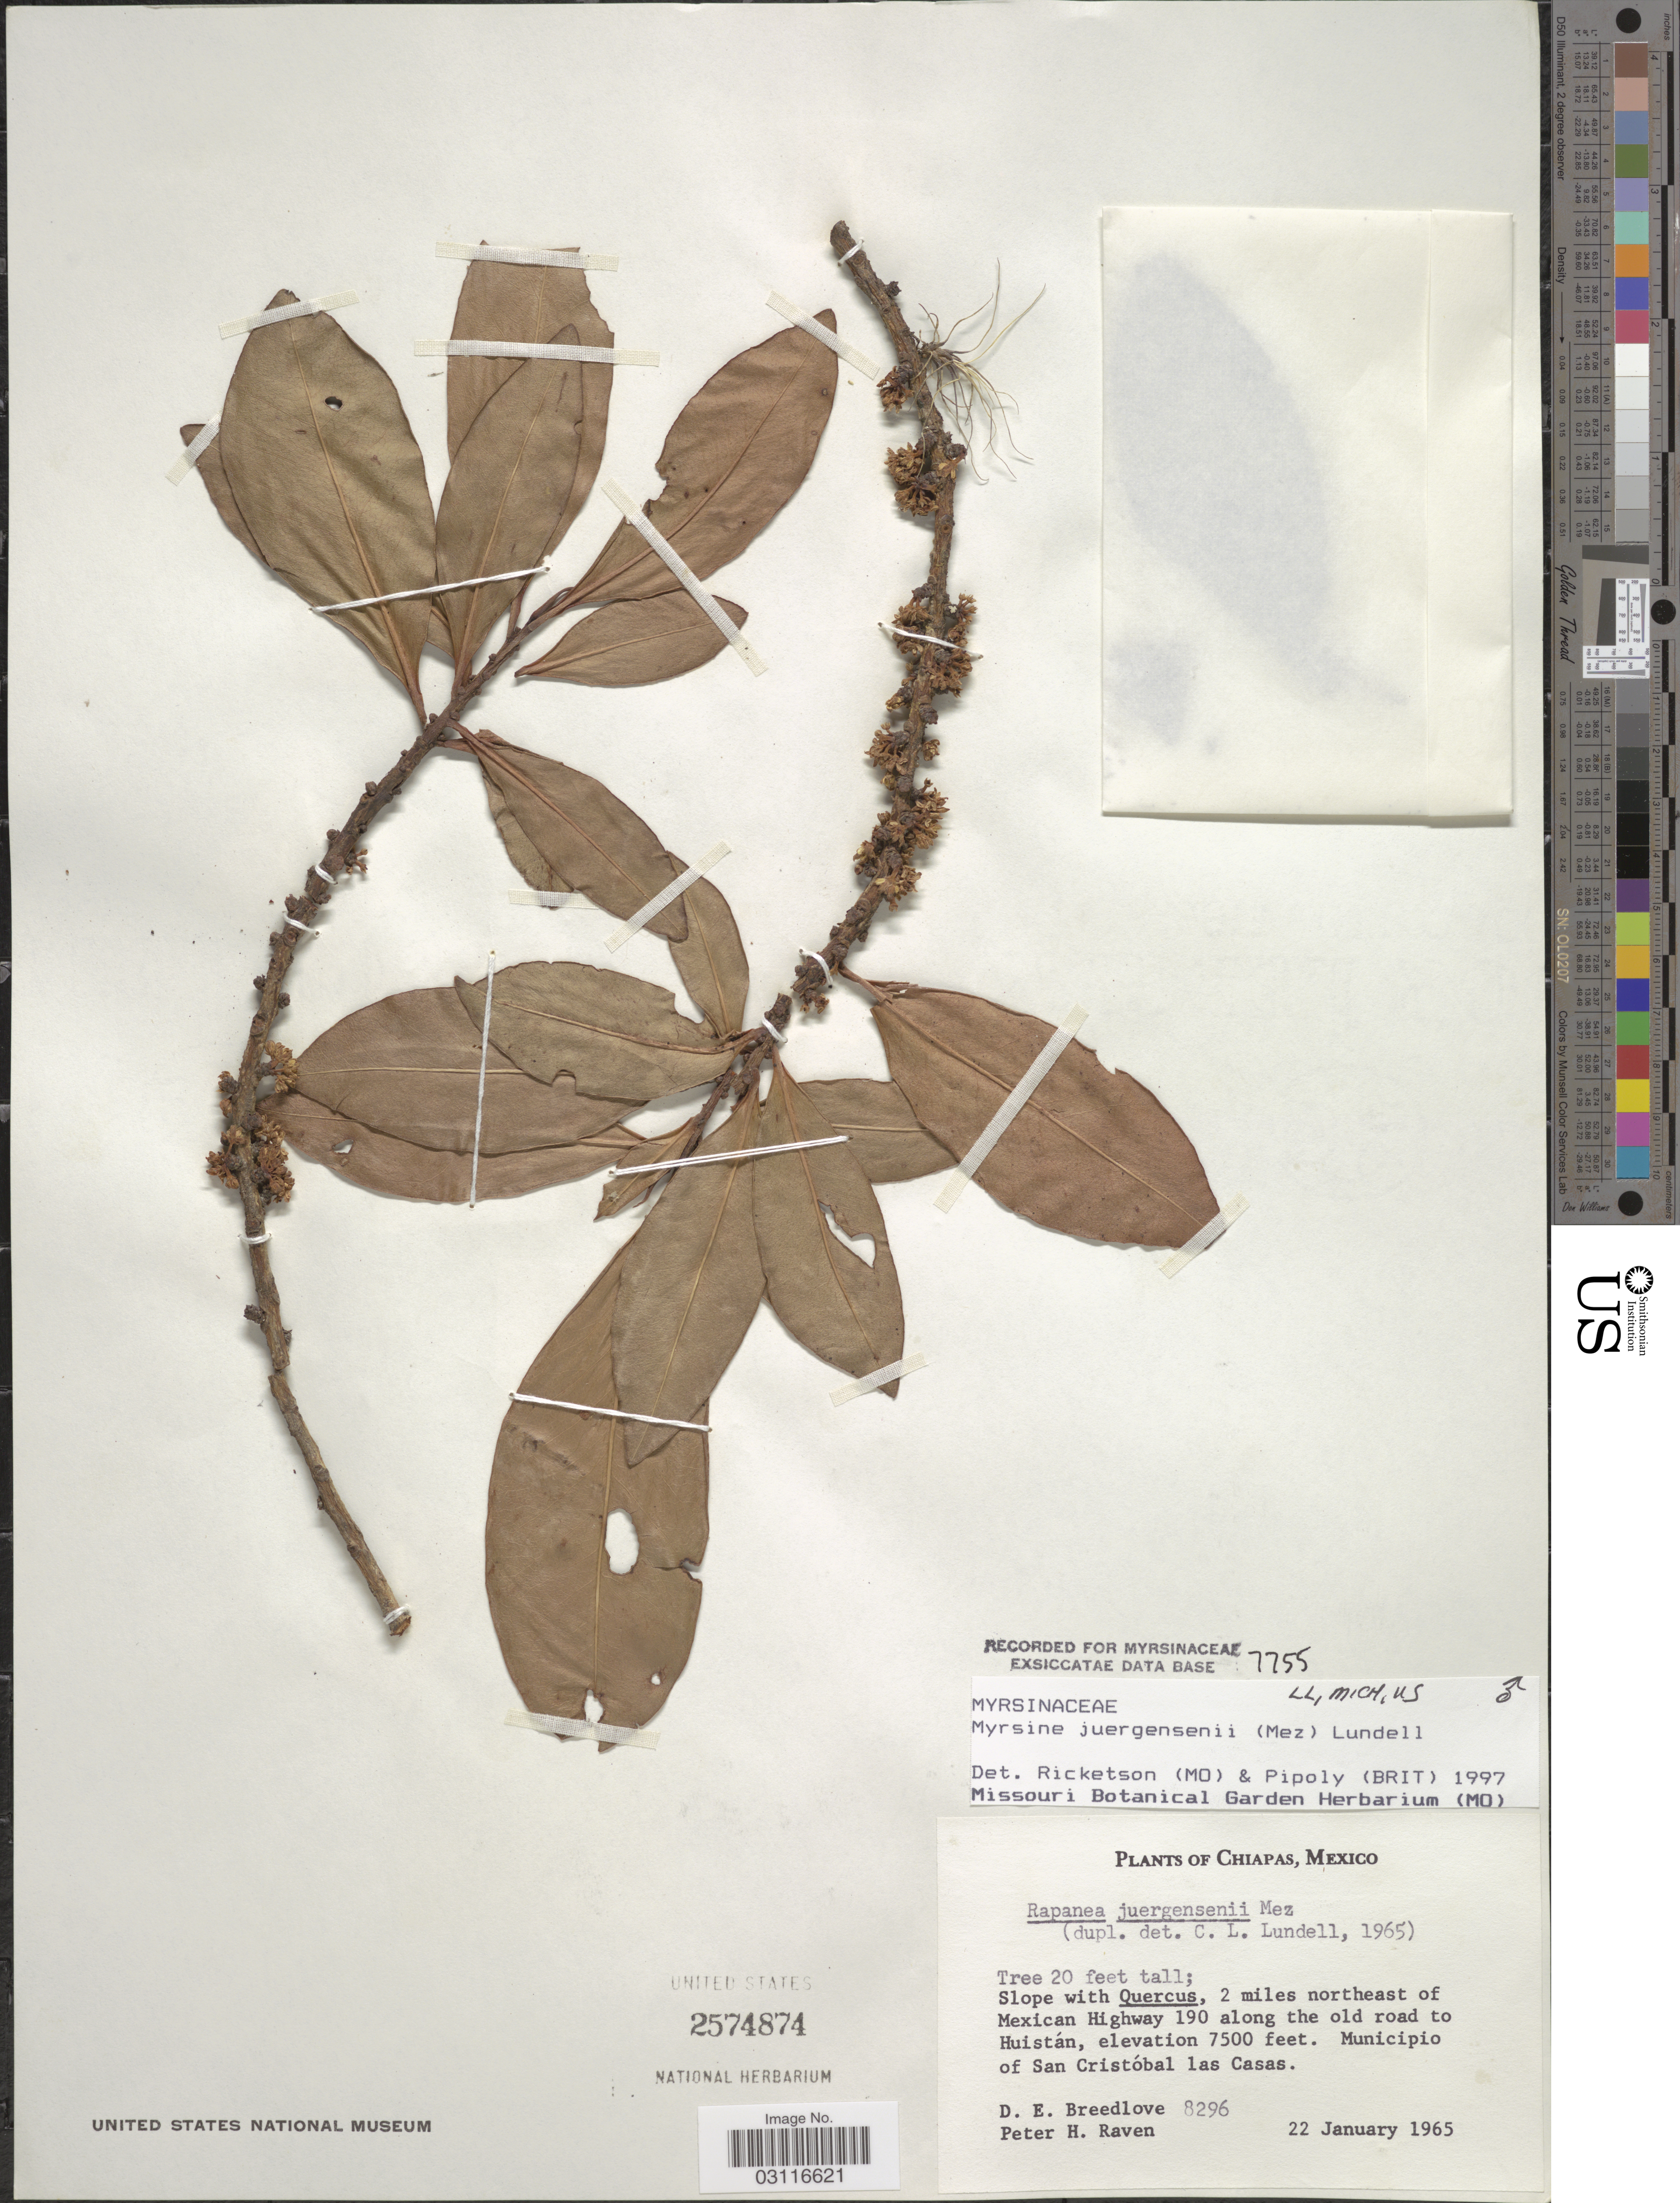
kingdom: Plantae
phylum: Tracheophyta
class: Magnoliopsida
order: Ericales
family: Primulaceae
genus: Myrsine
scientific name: Myrsine juergensenii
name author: (Mez) Lundell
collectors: D. E. Breedlove & P. Raven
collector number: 8296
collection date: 1965-01-22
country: Mexico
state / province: Chiapas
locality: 2 miles northeast of Mexican Highway 190 along the old road to Huistán. Municipio of San Cristóbal las Casas.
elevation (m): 2286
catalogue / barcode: US 2574874